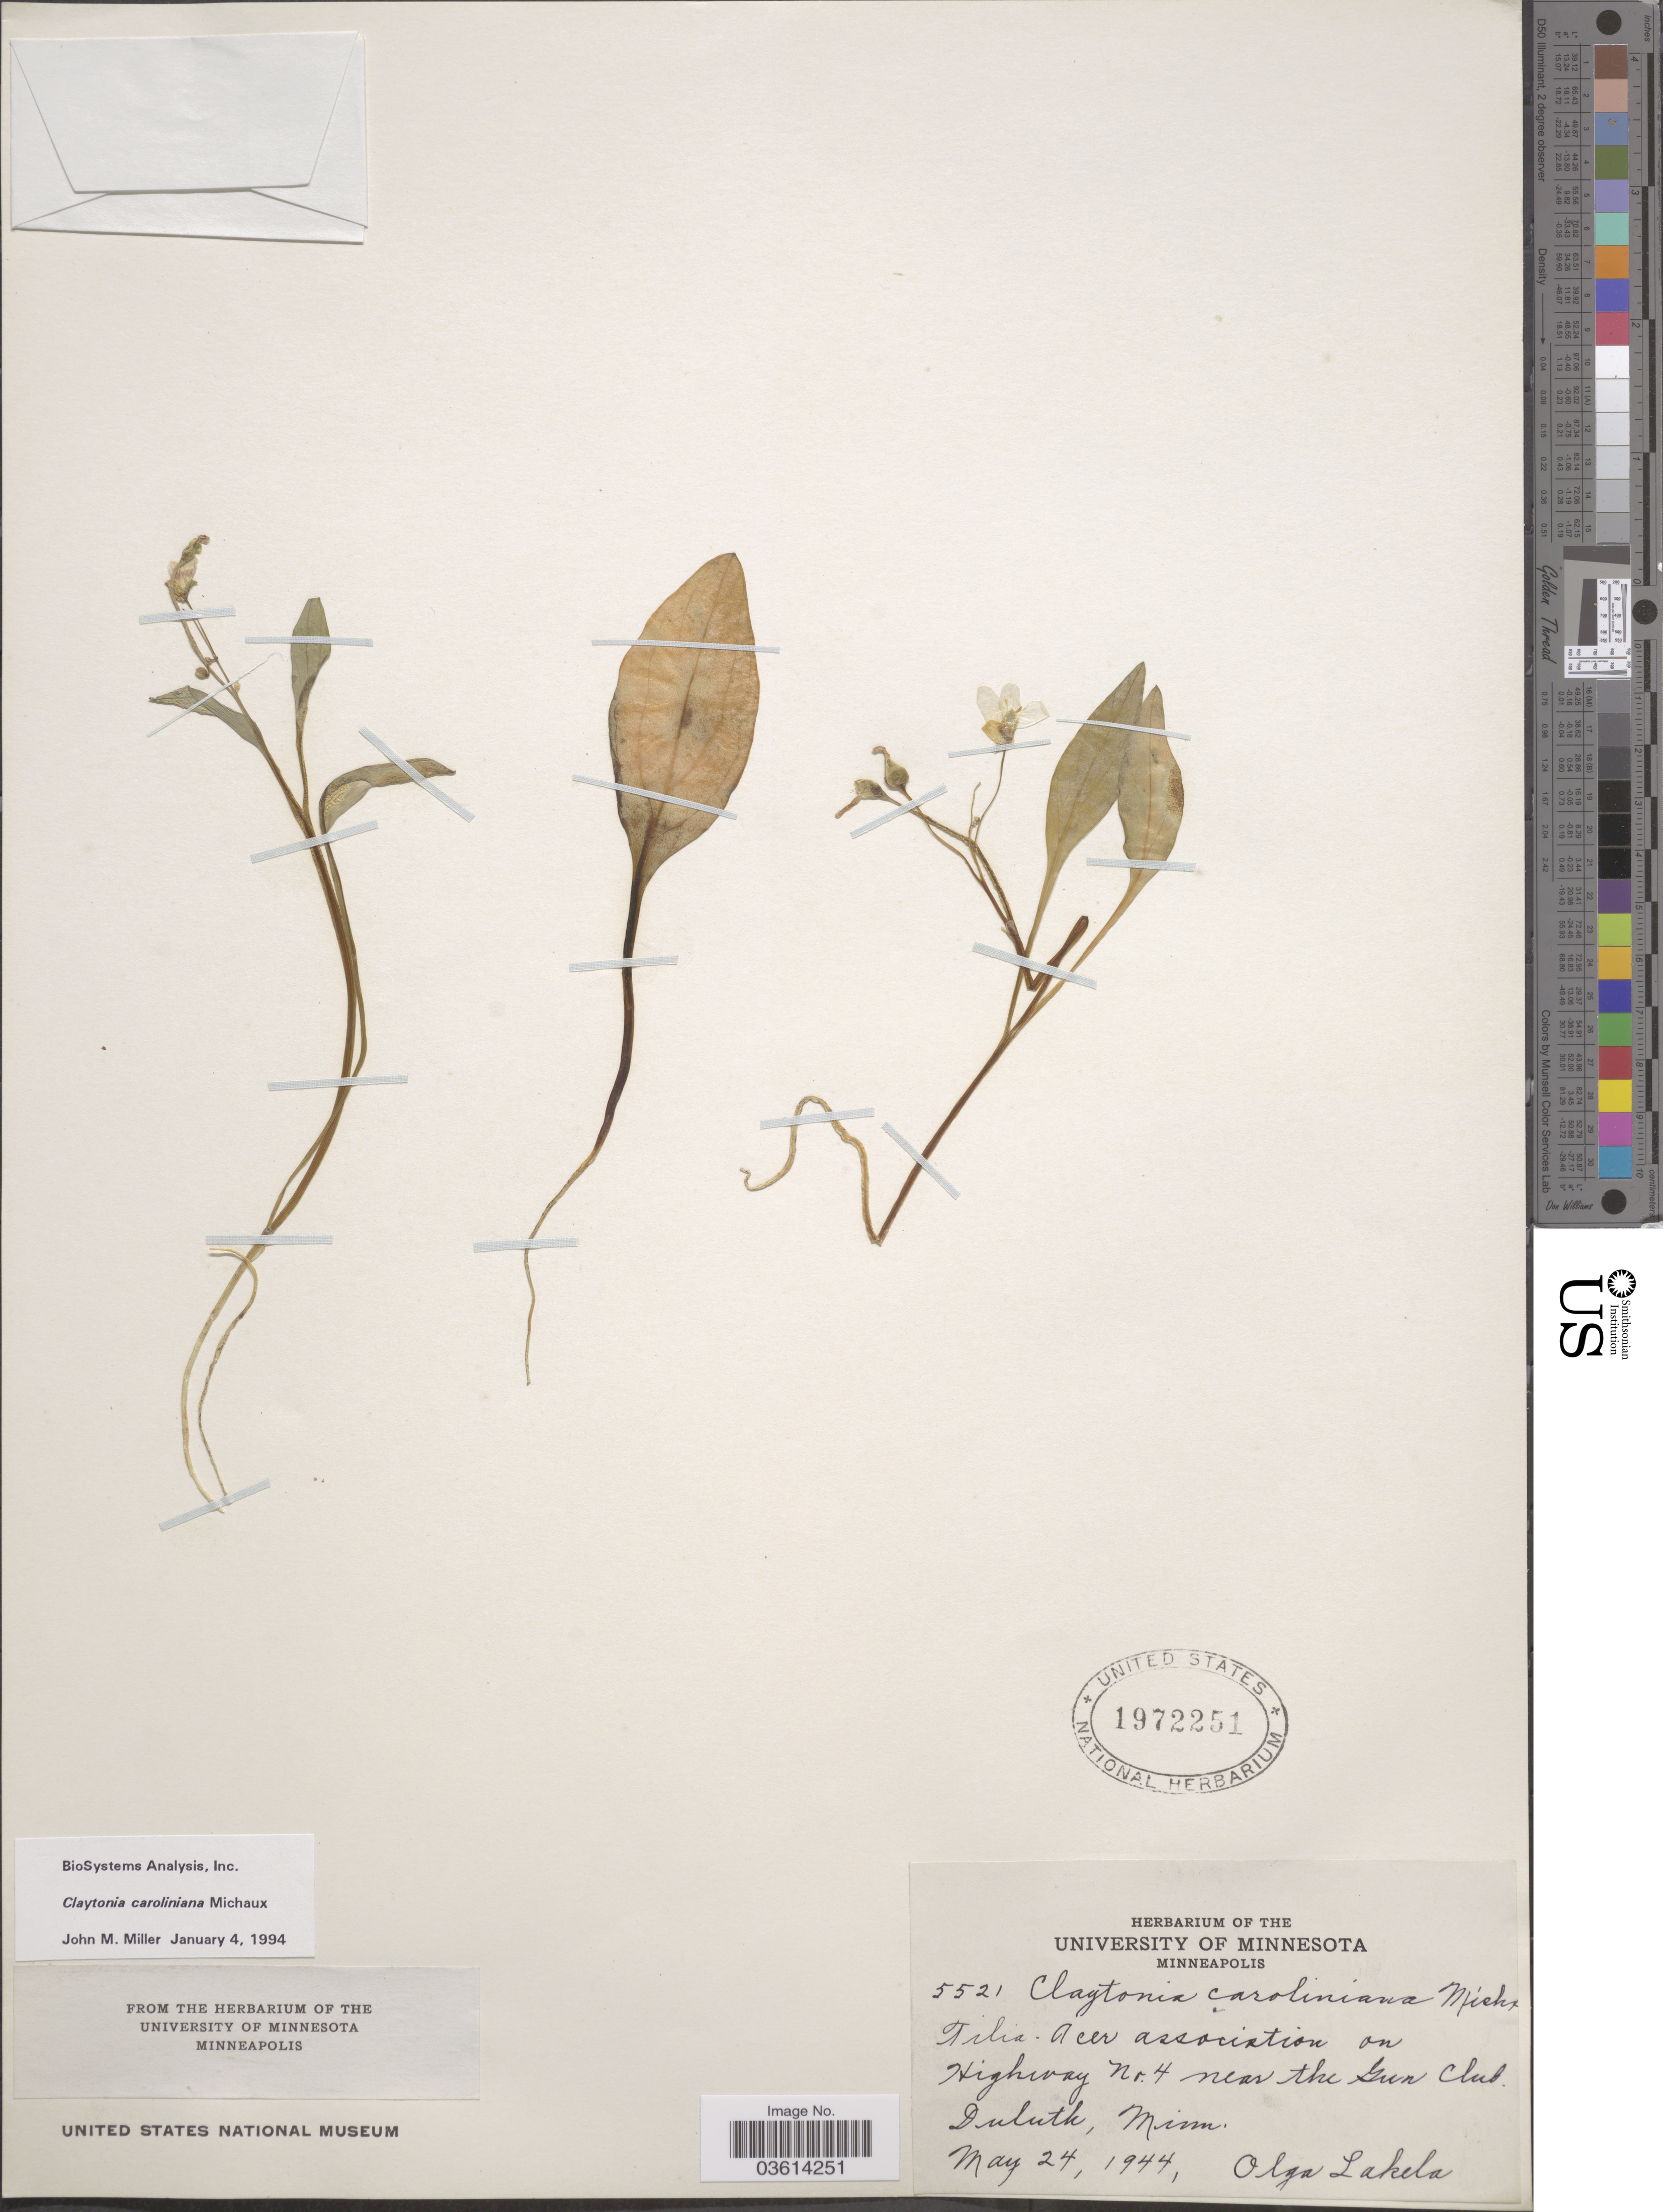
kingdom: Plantae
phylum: Tracheophyta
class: Magnoliopsida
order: Caryophyllales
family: Montiaceae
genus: Claytonia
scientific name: Claytonia caroliniana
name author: Michx.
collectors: O. K. Lakela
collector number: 5521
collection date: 1944-05-24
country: United States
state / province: Minnesota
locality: Highway Nr. 4 near the Gun Club Duluth.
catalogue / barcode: US 1972251